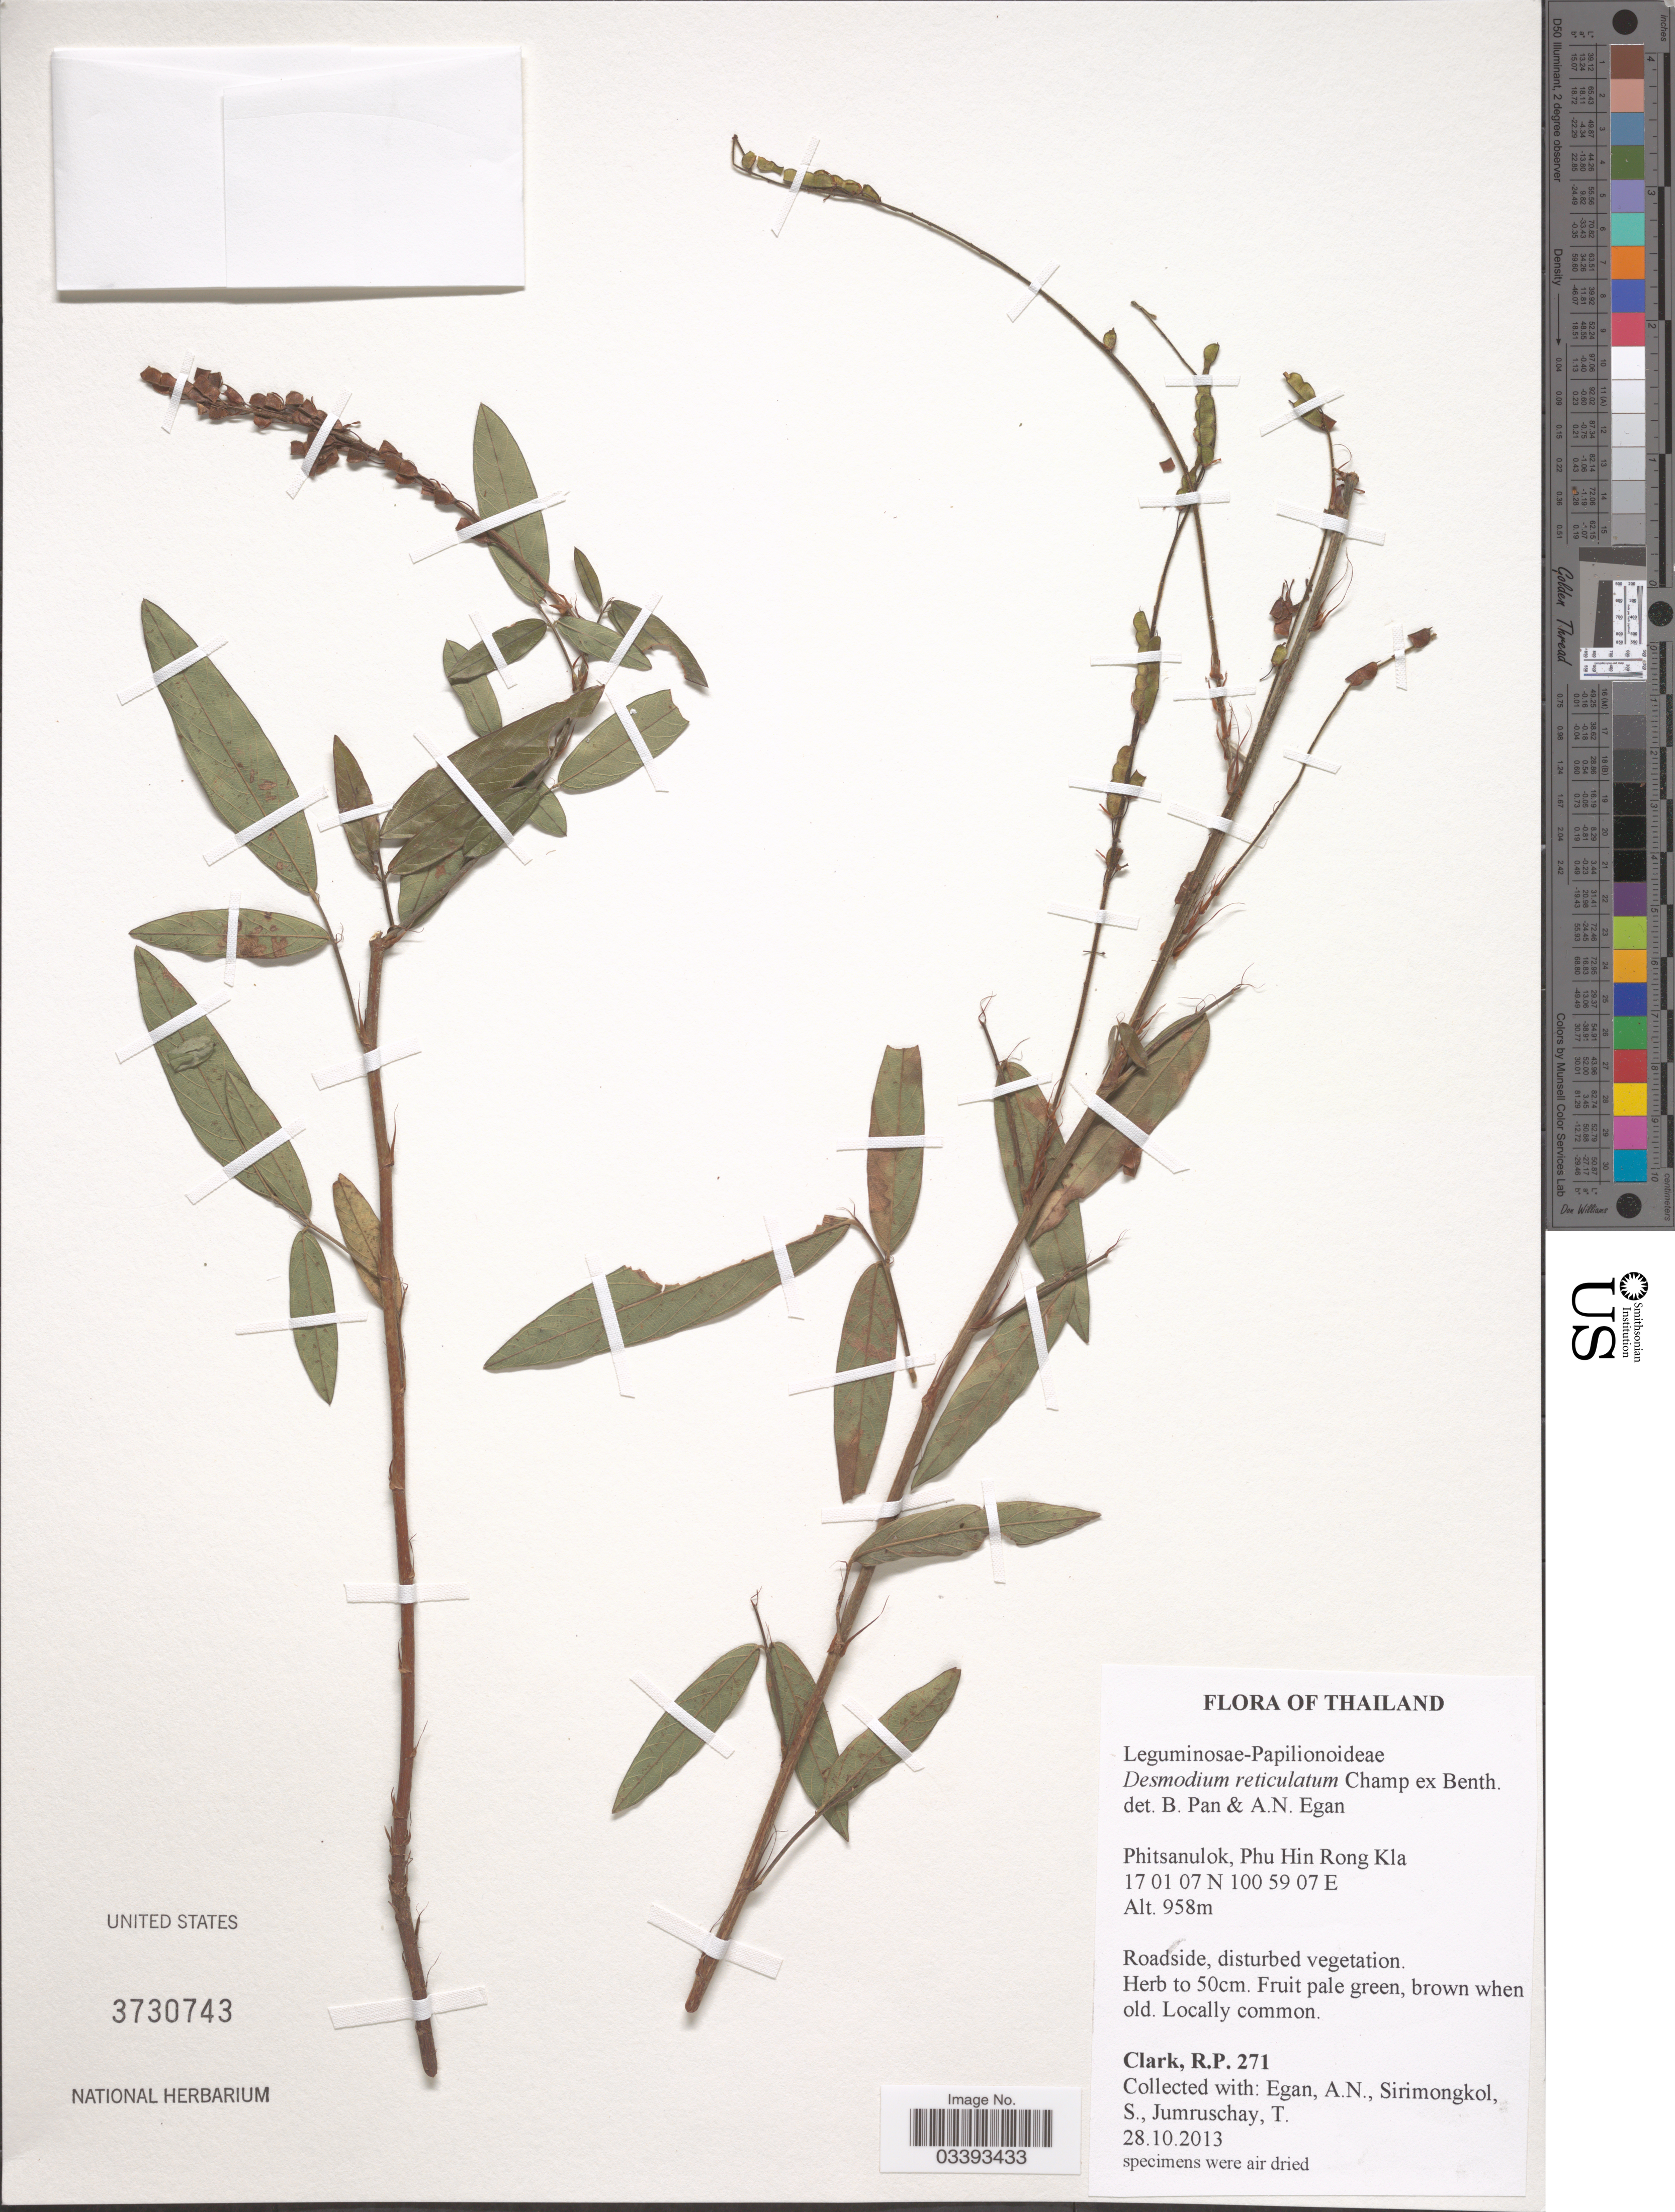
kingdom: Plantae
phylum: Tracheophyta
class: Magnoliopsida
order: Fabales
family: Fabaceae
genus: Grona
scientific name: Grona reticulata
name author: (Champ. ex Benth.) H. Ohashi & K. Ohashi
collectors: R. P. Clark, A. N. Egan, S. Sirimongkol & T. Jumruschay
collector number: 271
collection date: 2013-10-28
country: Thailand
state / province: Phitsanulok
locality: Phu Hin Rong Kla.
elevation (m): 958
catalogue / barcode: US 3730743